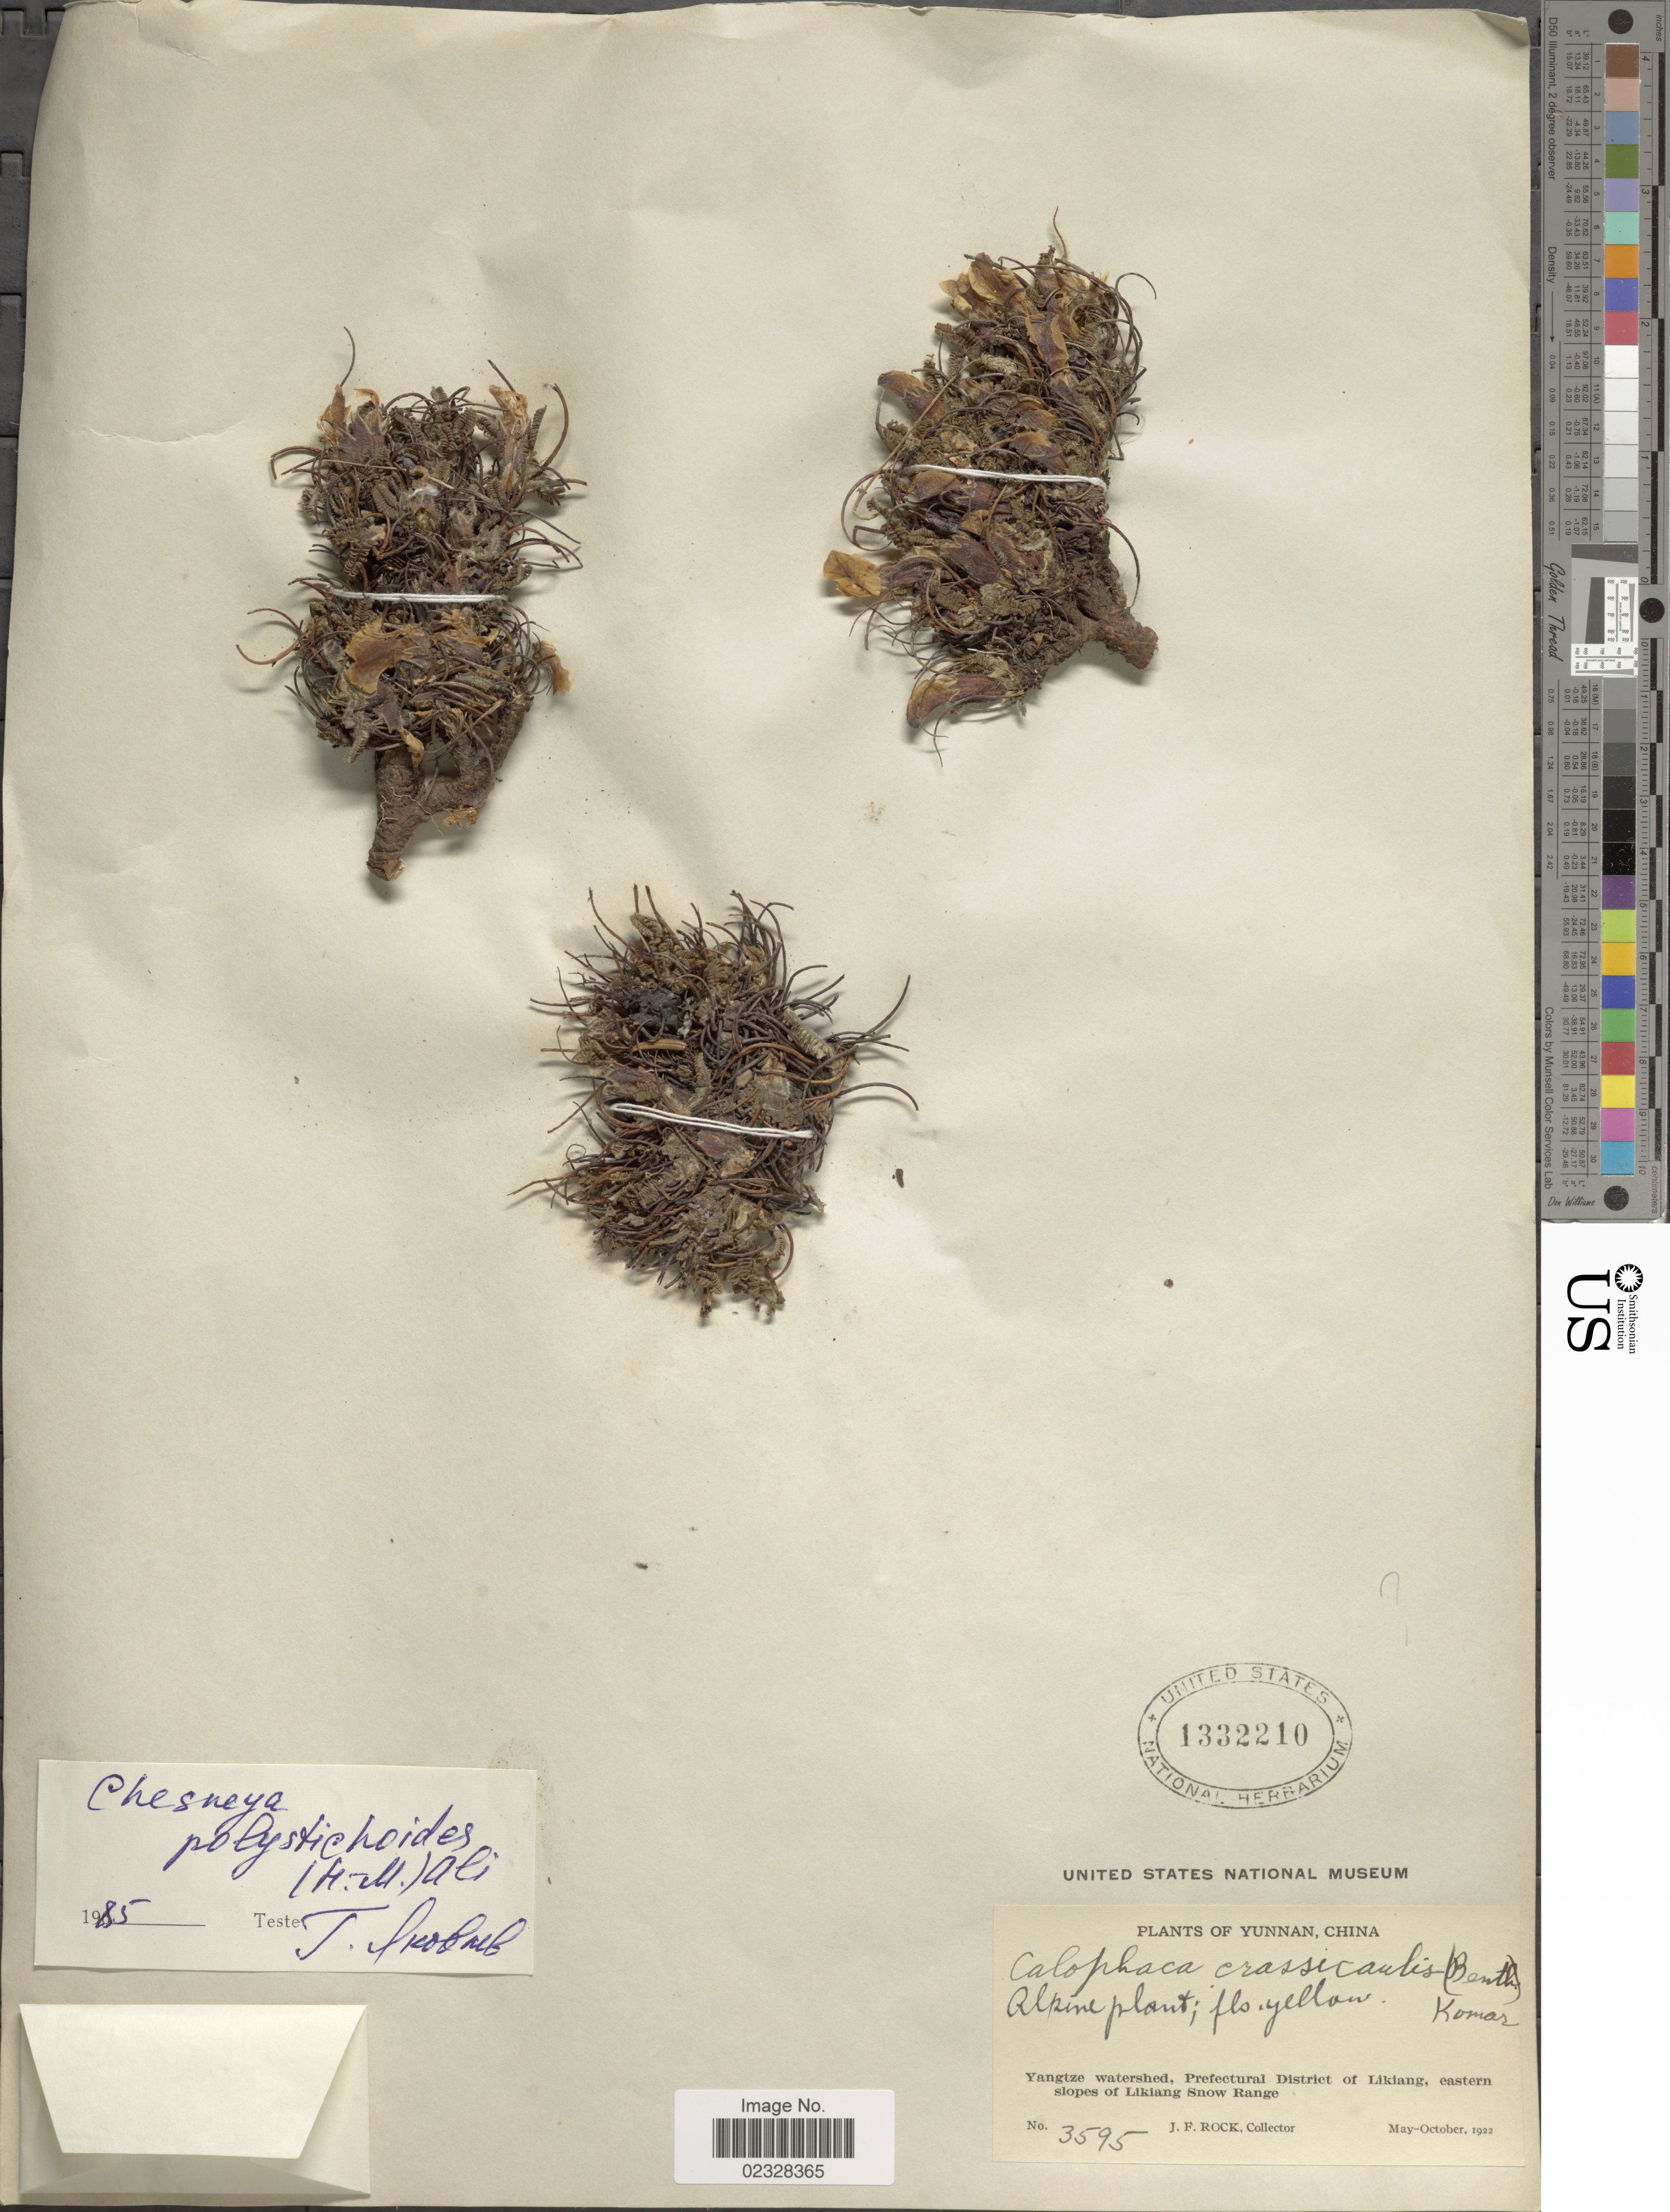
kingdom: Plantae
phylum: Tracheophyta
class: Magnoliopsida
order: Fabales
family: Fabaceae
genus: Chesneya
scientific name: Chesneya polystichoides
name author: (Hand.-Mazz.) Ali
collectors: J. Rock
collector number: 3595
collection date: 1922-05/1922-10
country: China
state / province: Yunnan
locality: Yangtze watershed, Prefectural District of Likiang, eastern slopes of Likiang Snow Range.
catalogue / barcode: US 1332210